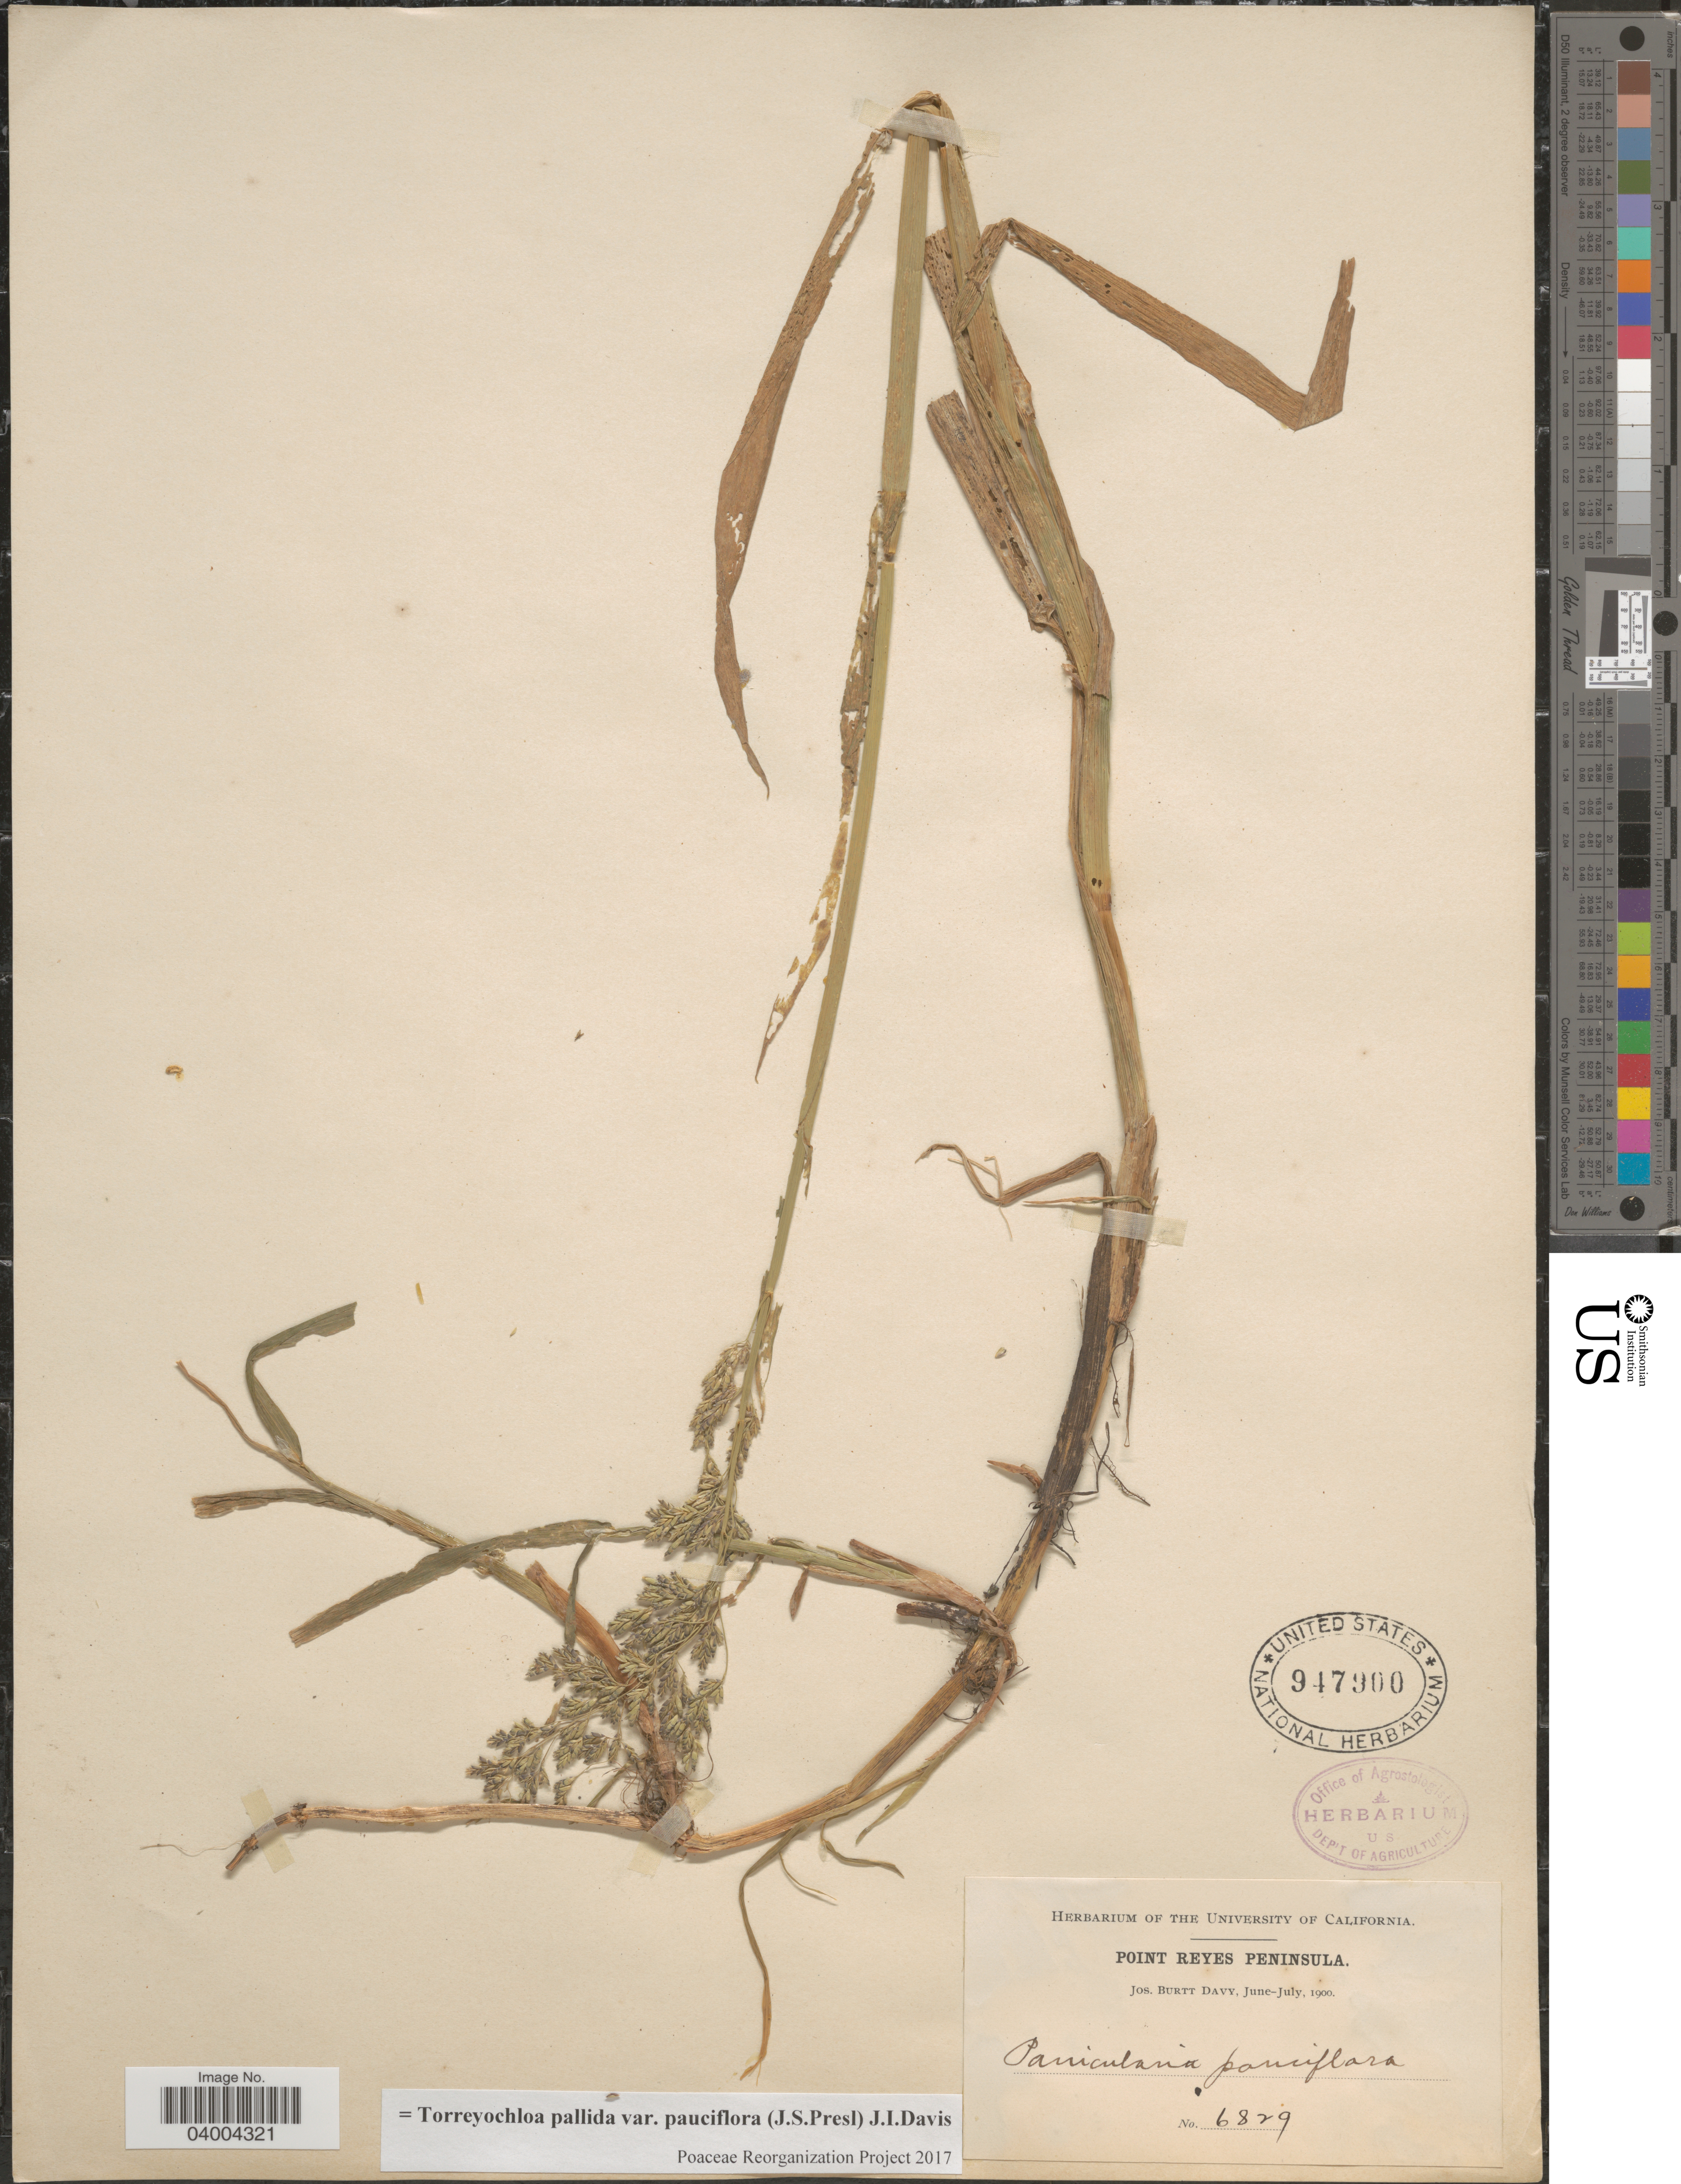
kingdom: Plantae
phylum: Tracheophyta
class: Liliopsida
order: Poales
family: Poaceae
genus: Torreyochloa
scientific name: Torreyochloa pallida var. pauciflora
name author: (J. Presl) J.I. Davis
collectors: J. Burtt Davy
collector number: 6829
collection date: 1900-06/1900-07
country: United States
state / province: California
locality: Point Reyes Peninsula.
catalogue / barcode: US 947900